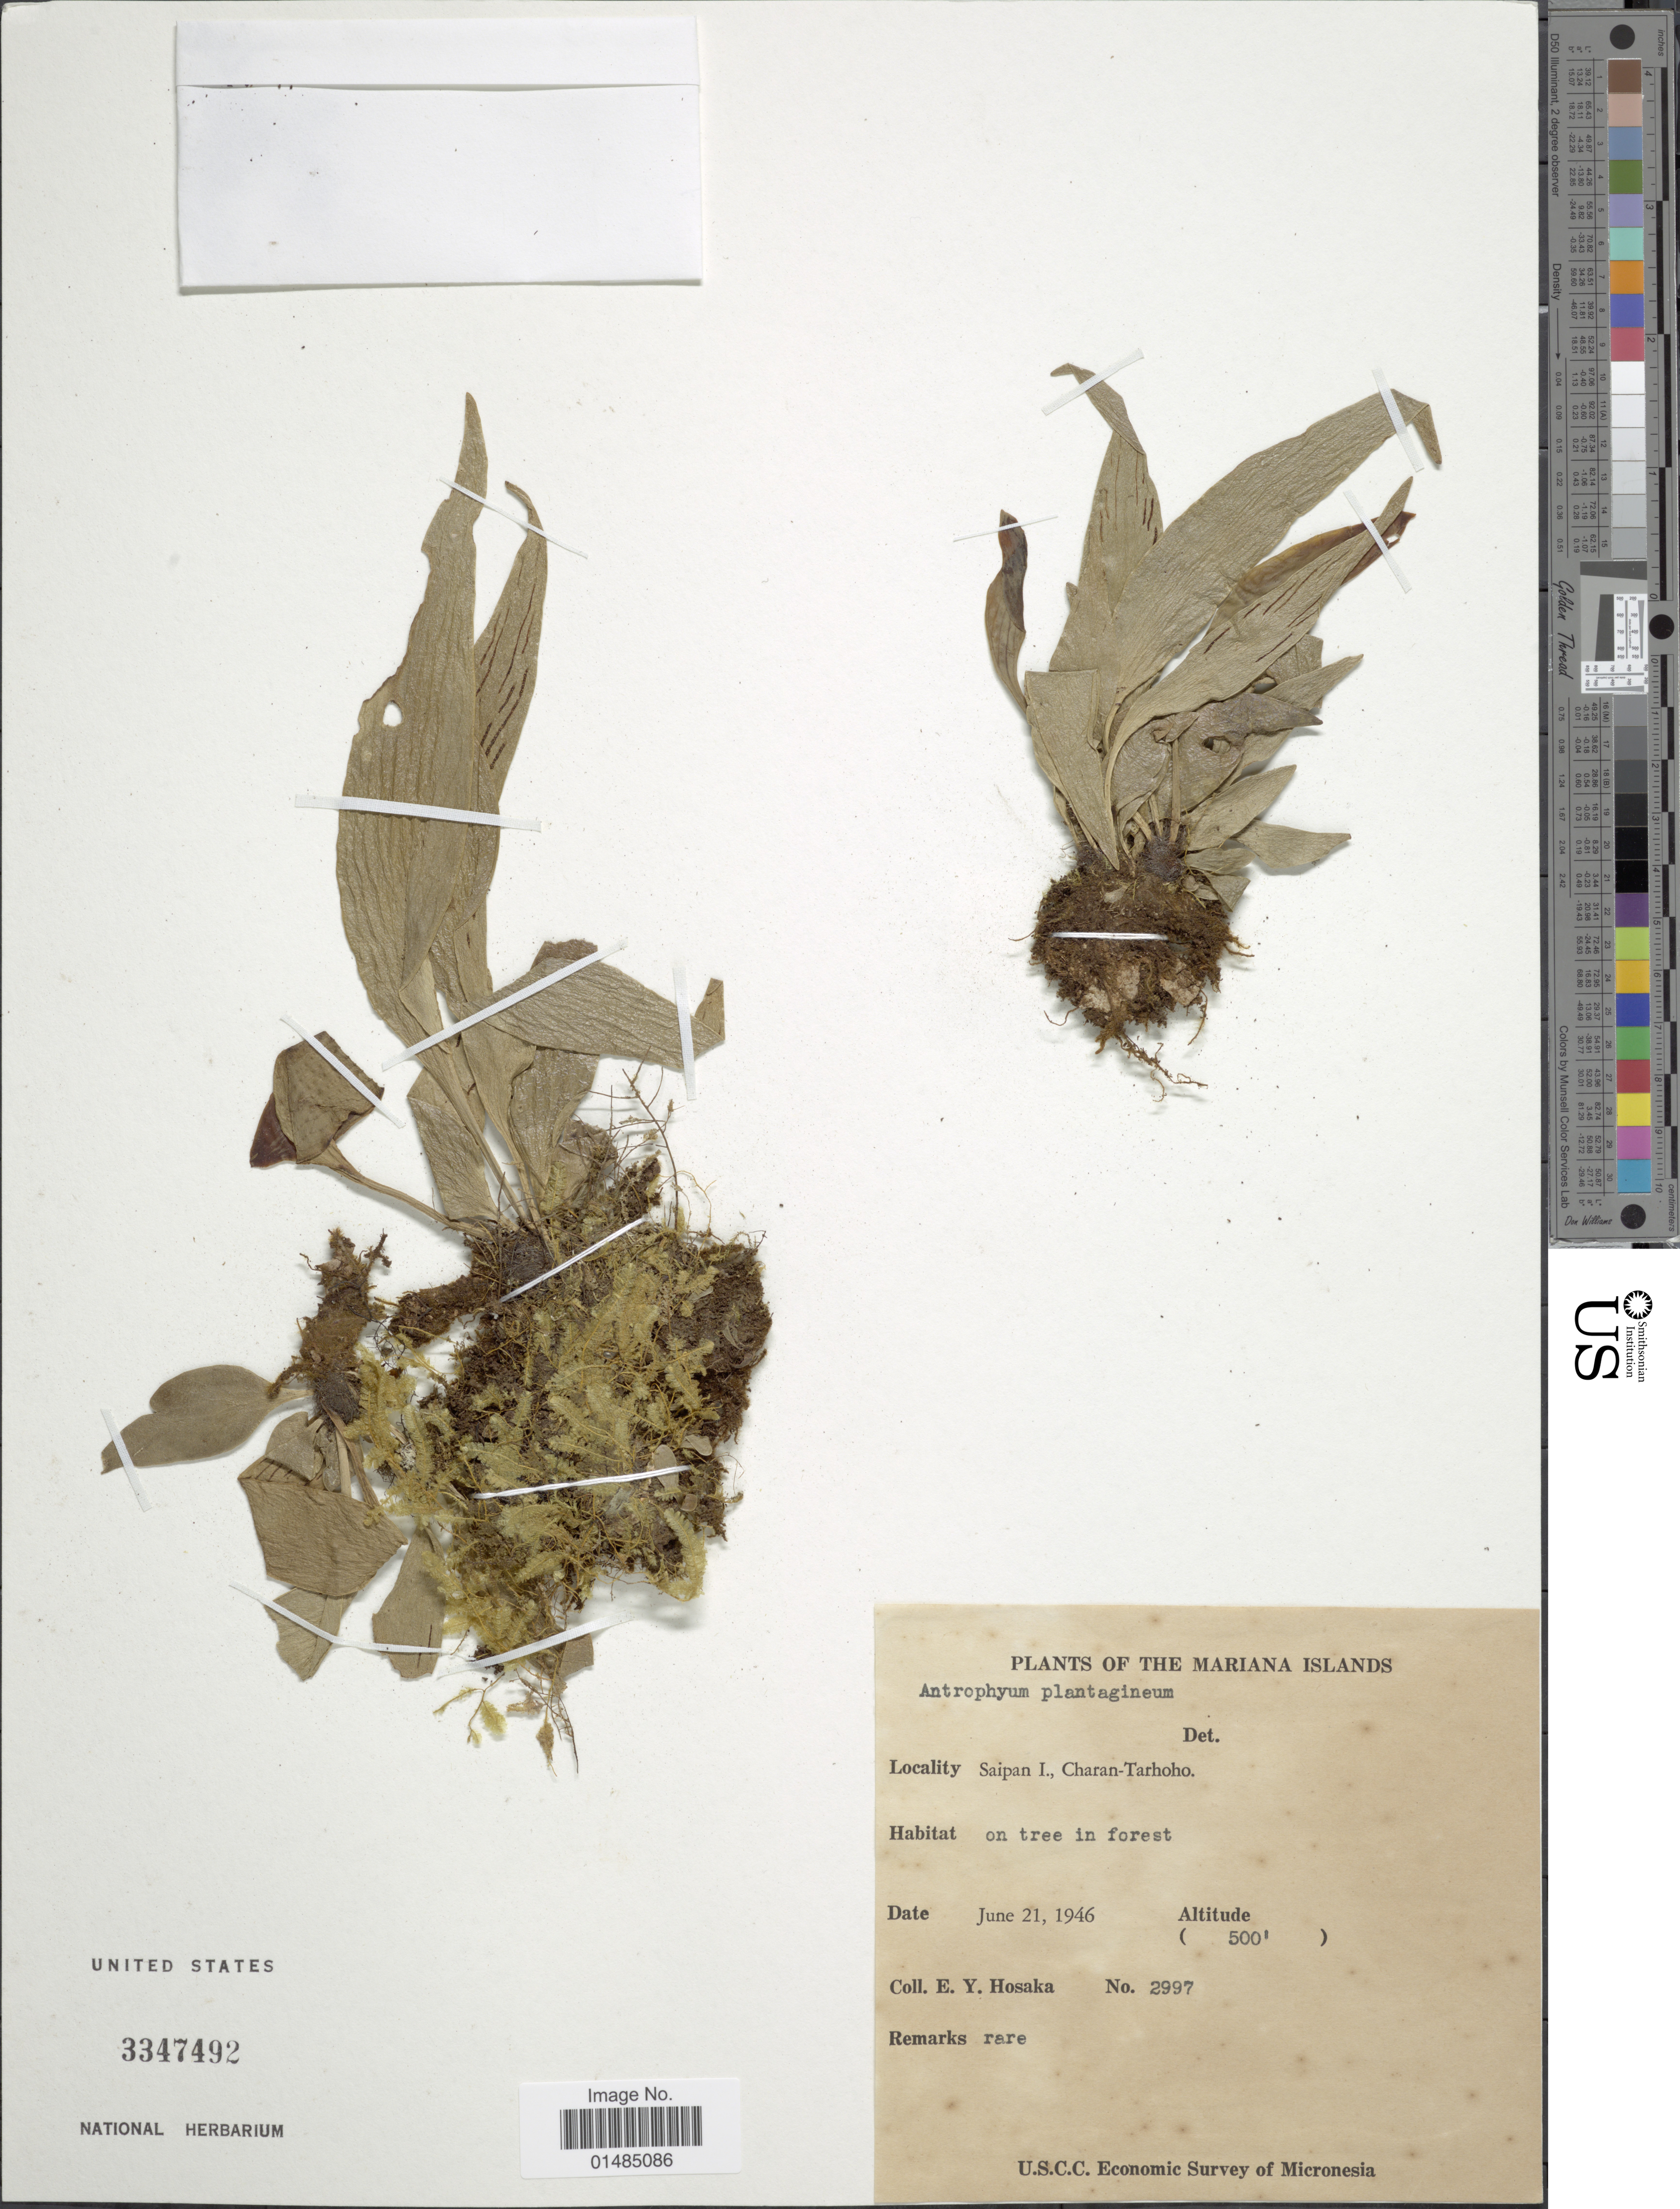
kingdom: Plantae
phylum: Tracheophyta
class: Polypodiopsida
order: Polypodiales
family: Pteridaceae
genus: Antrophyum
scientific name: Antrophyum plantagineum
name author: (Cav.) Kaulf.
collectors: E. Y. Hosaka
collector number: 2997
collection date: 1946-06-21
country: Northern Mariana Islands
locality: The Mariana Islands, Saipan I., Charan-Tarhoho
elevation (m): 152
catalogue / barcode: US 3347492